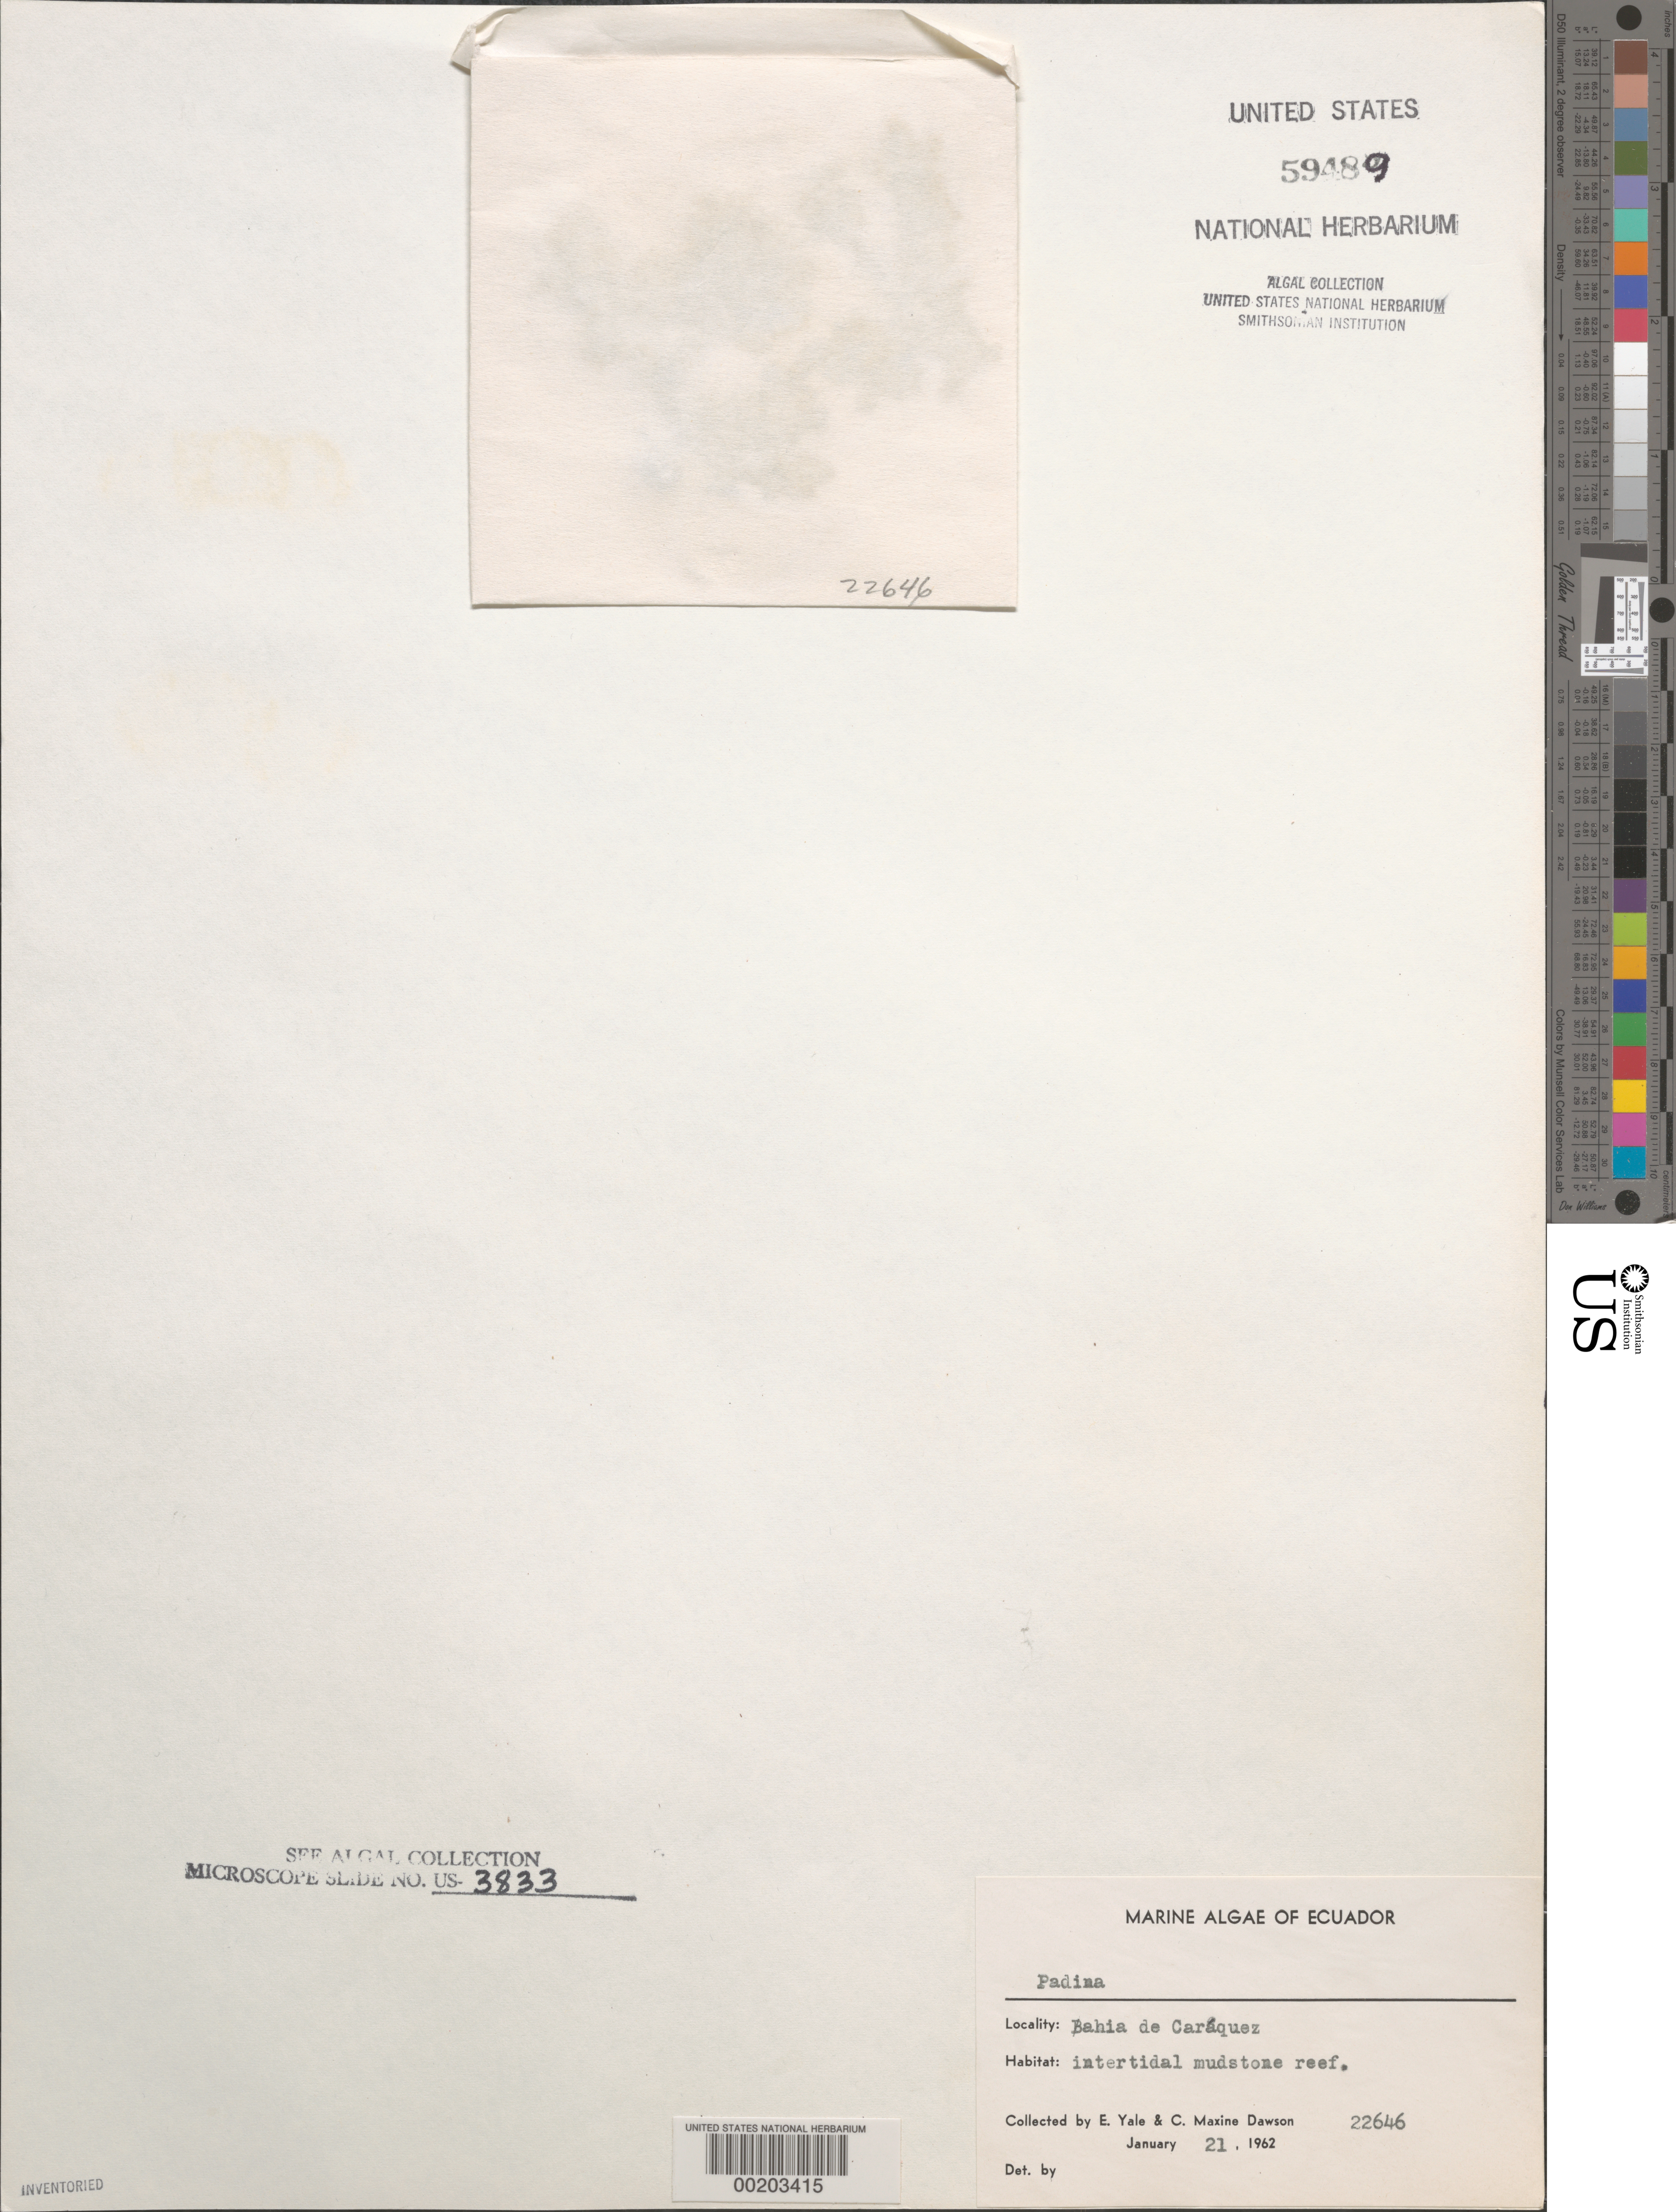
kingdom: Chromista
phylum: Ochrophyta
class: Phaeophyceae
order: Dictyotales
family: Dictyotaceae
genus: Padina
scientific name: Padina sp.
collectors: E. Y. Dawson & C. M. Dawson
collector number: EYD 22646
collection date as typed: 21 Jan 1962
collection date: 1962-01-21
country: Ecuador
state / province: Manabí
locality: Bahia de Caraquez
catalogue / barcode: US 59489